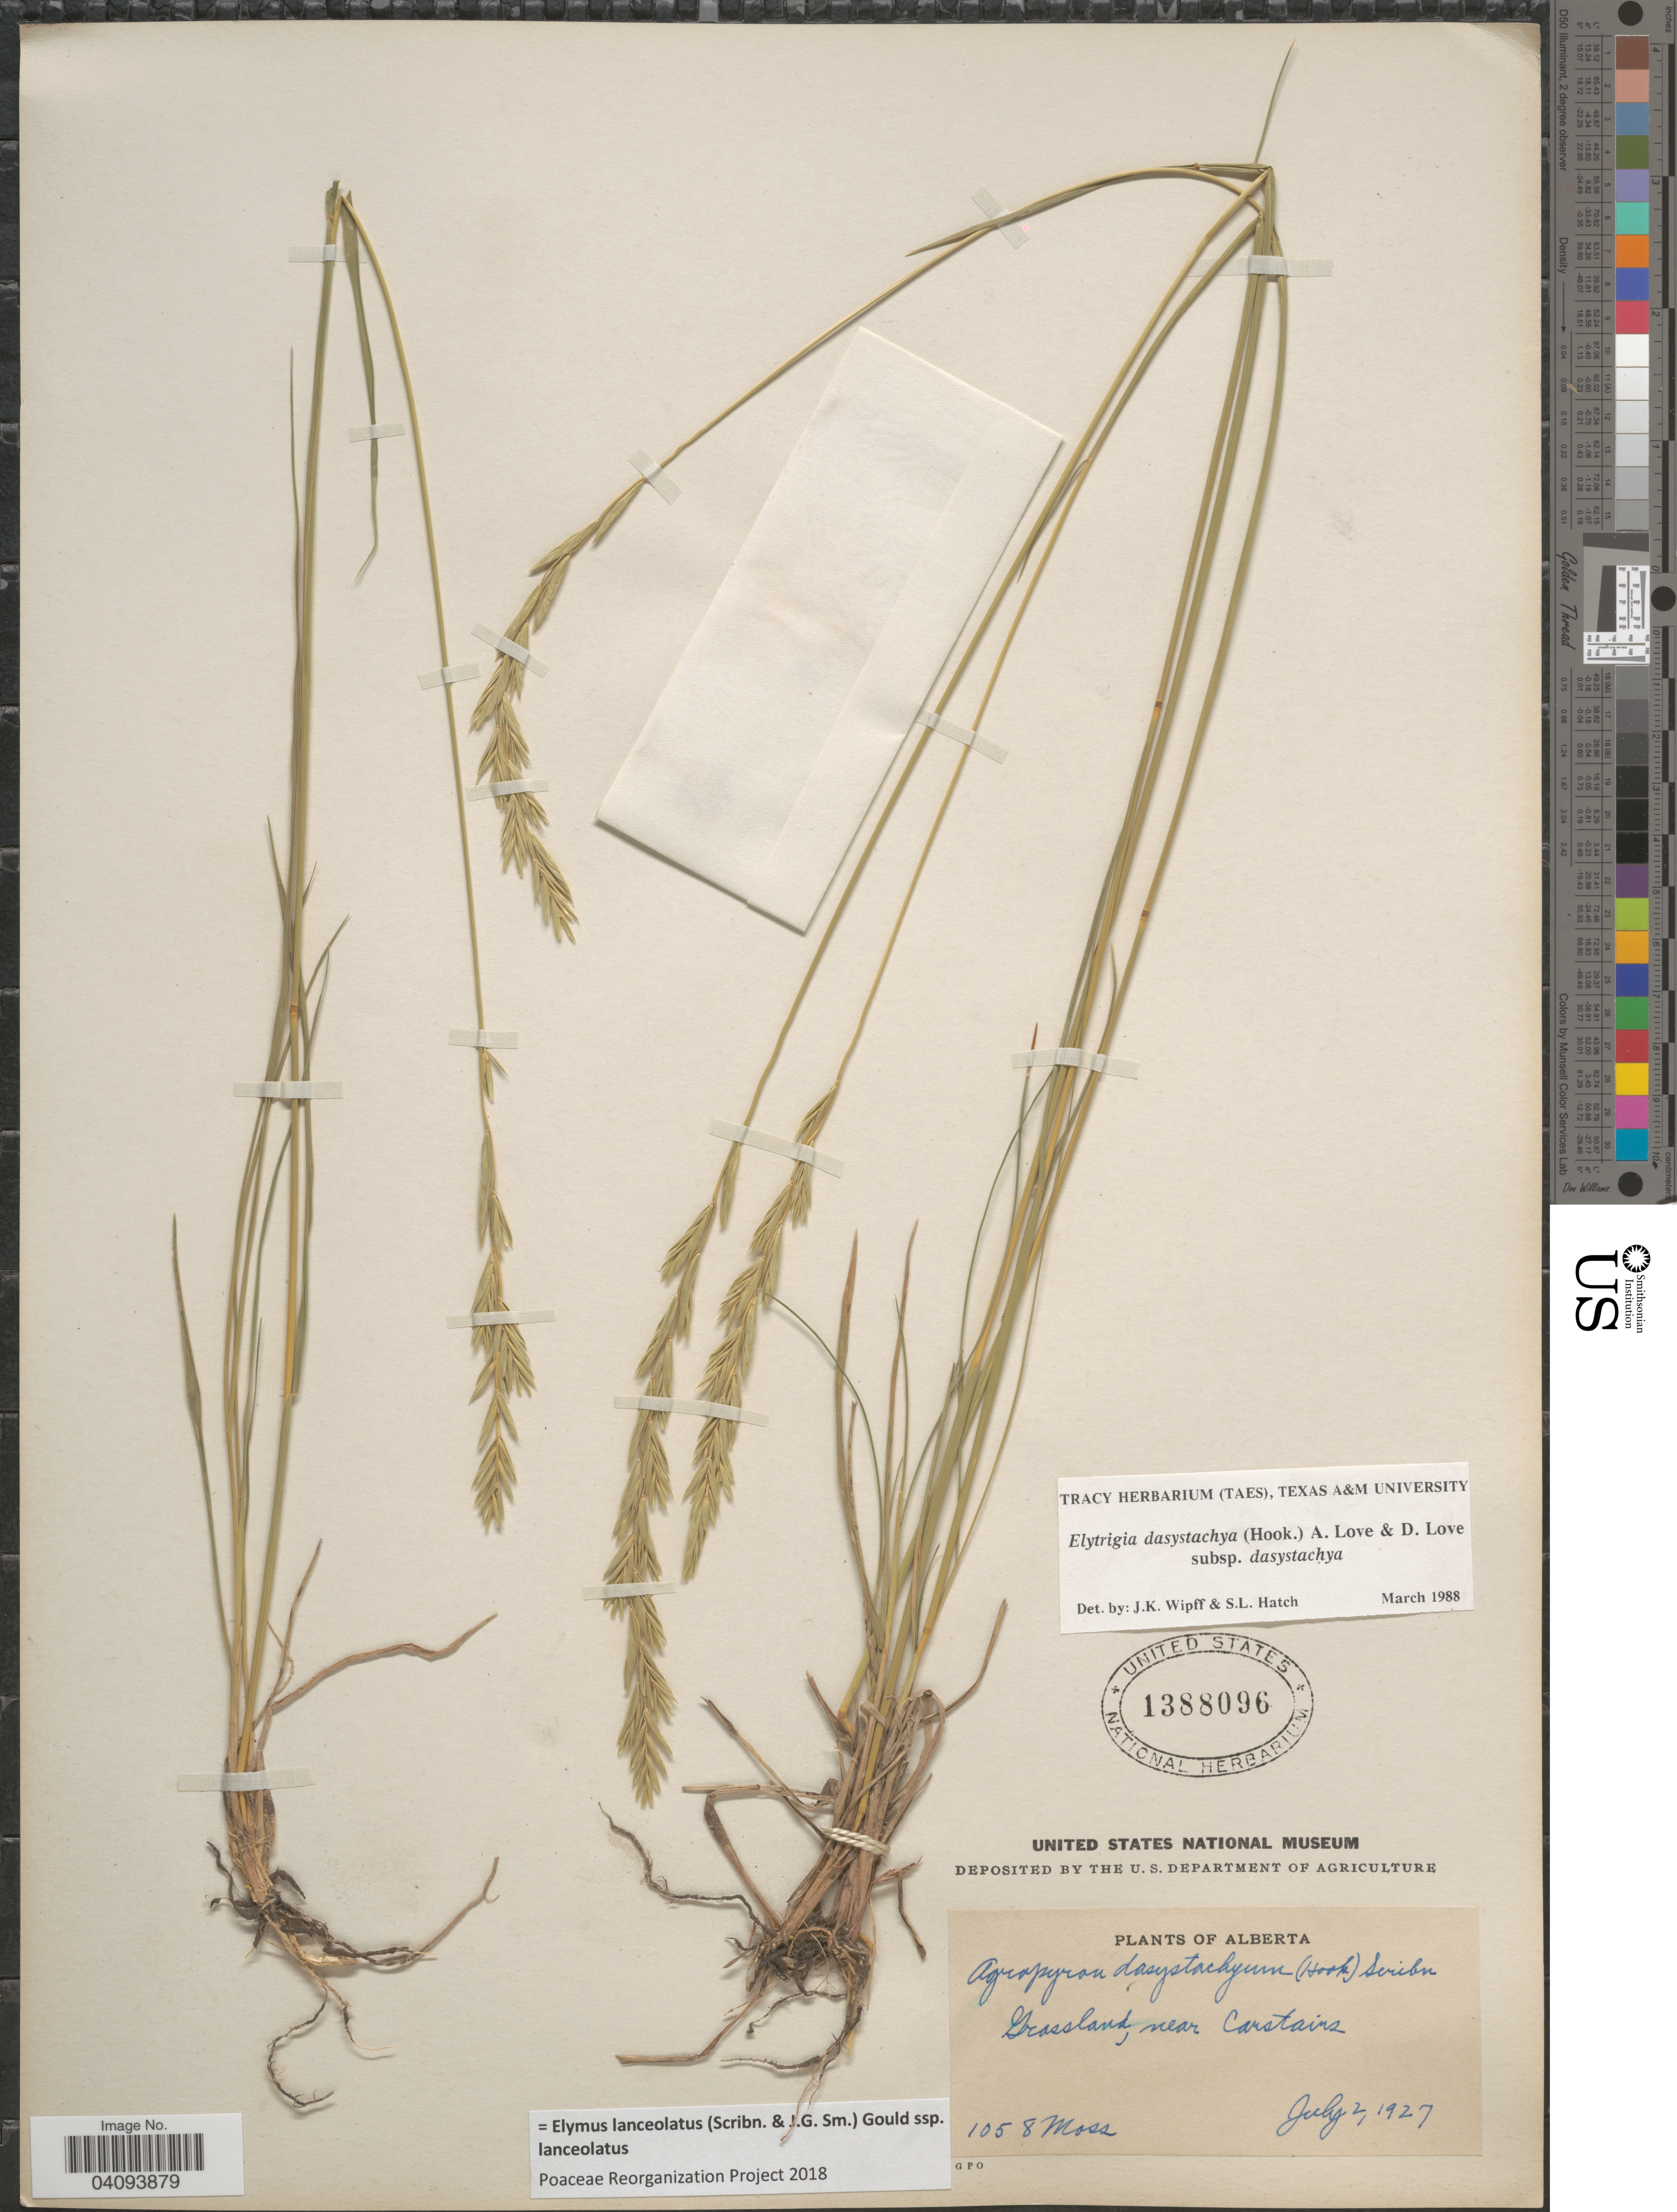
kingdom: Plantae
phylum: Tracheophyta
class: Liliopsida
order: Poales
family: Poaceae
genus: Elymus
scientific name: Elymus lanceolatus subsp. lanceolatus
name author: (Scribn. & J.G. Sm.) Gould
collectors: M. B. Moss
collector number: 1058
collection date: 1927-07-02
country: Canada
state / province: Alberta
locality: Grassland, near Carstairs.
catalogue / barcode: US 1388096